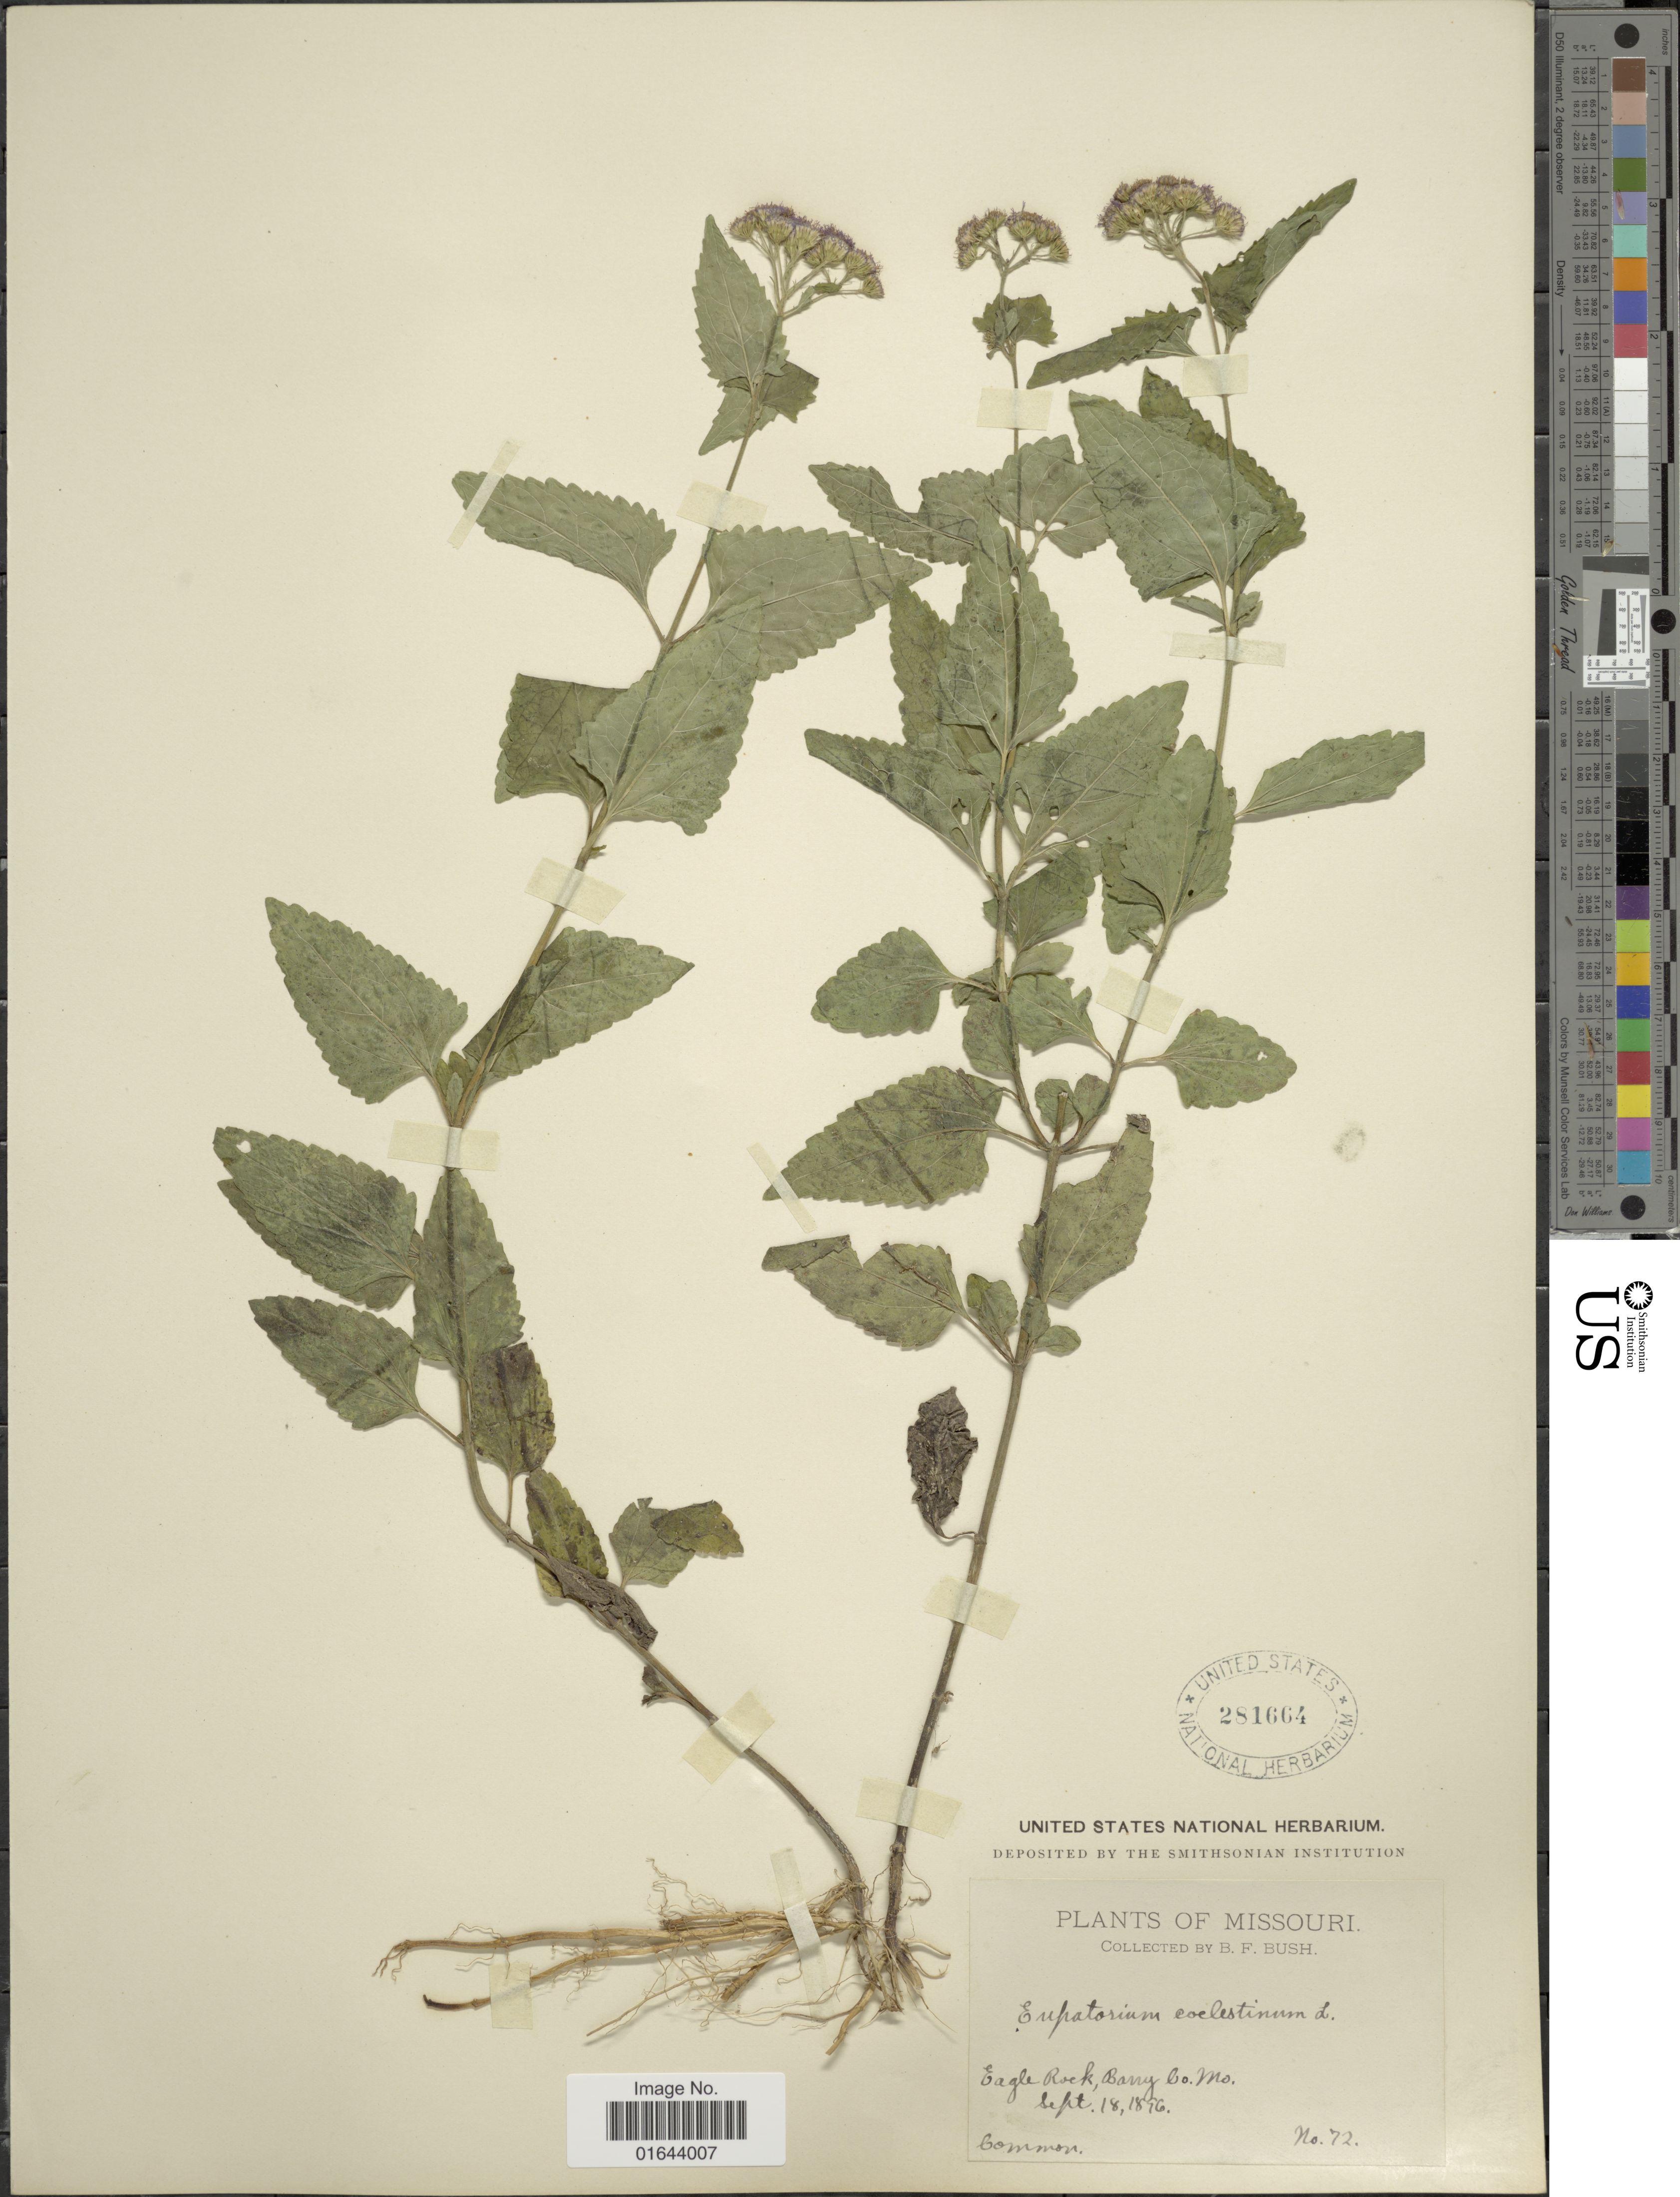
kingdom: Plantae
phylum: Tracheophyta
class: Magnoliopsida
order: Asterales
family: Asteraceae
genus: Conoclinium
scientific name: Conoclinium coelestinum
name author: (L.) DC.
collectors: B. F. Bush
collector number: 72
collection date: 1896-09-18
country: United States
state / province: Missouri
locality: Eagle Rock, Barry Co.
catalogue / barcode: US 281664